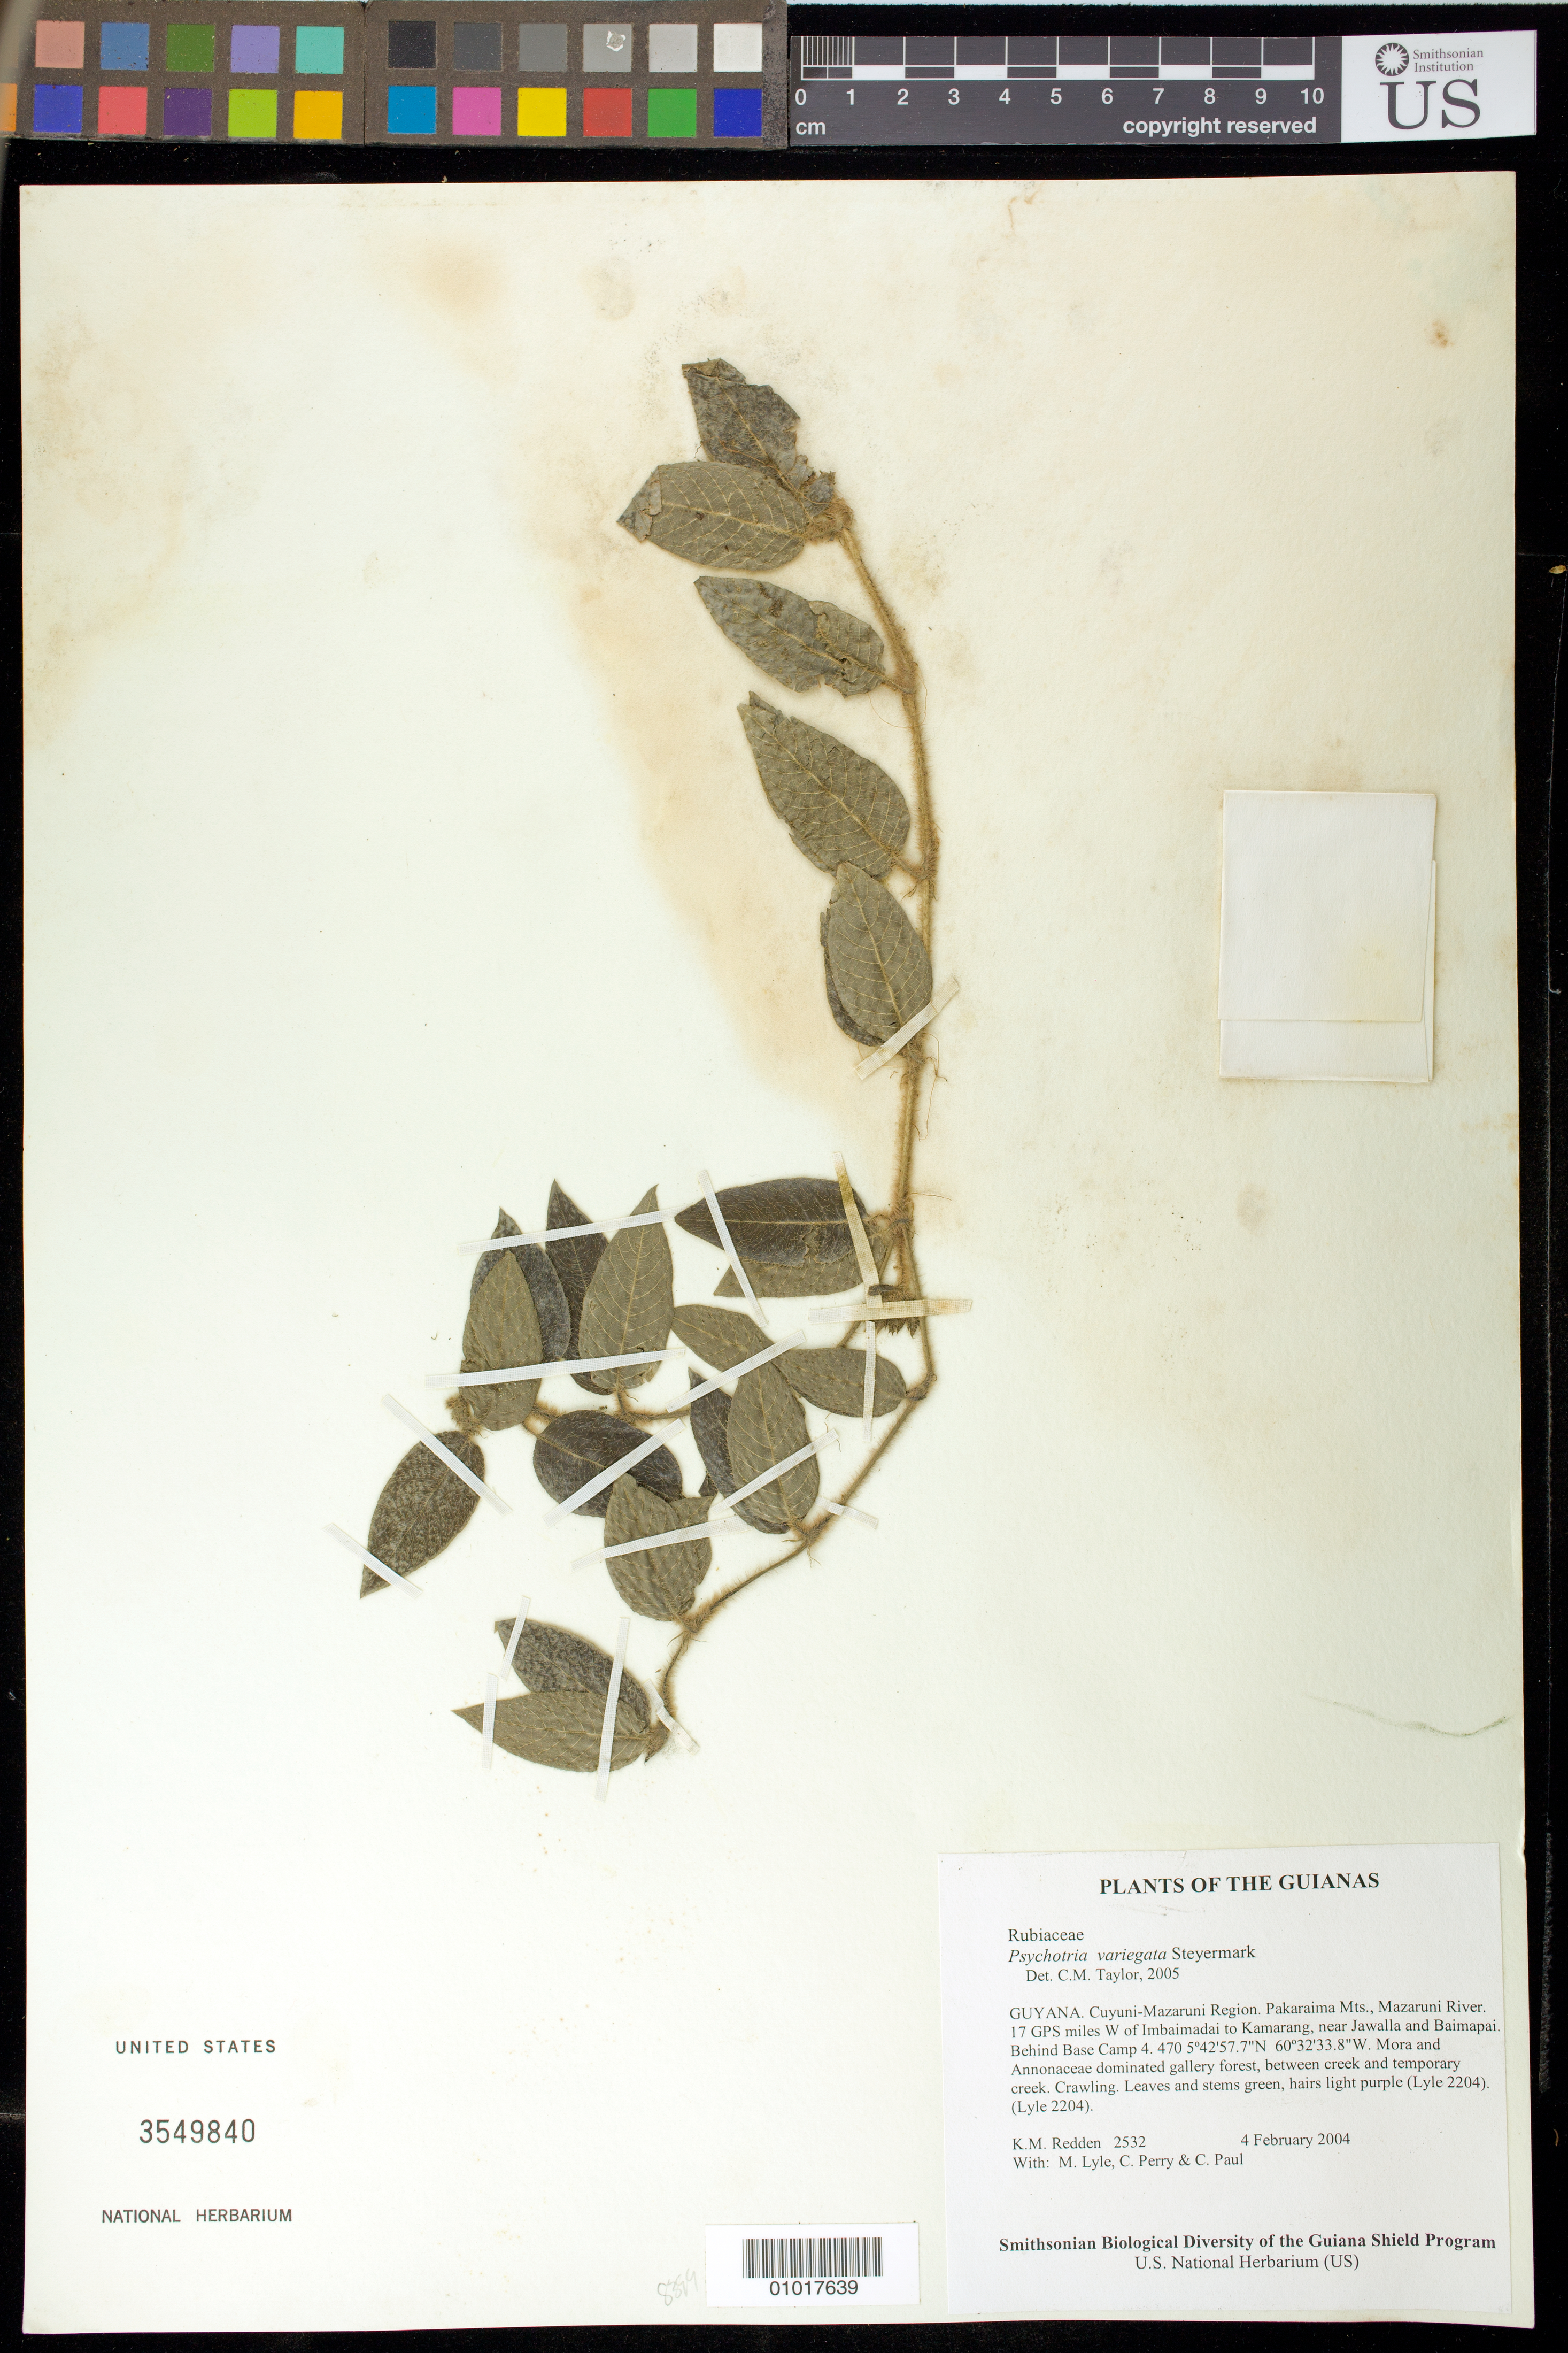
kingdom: Plantae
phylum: Tracheophyta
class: Magnoliopsida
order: Gentianales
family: Rubiaceae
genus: Palicourea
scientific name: Palicourea debilis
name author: (Müll. Arg.) Delprete & J.H. Kirkbr.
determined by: Kirkbride, J. H., Jr.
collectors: K. M. Redden, M. Lyle, C. Perry & C. Paul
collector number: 2532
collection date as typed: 4 February 2004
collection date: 2004-02-04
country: Guyana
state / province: Cuyuni-Mazaruni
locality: Pakaraima Mts., Mazaruni River. 17 GPS miles W of Imbaimadai to Kamarang, near Jawalla and Baimapai. Behind Base Camp 4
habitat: Mora and Annonaceae dominated gallery forest, between creek and temporary creek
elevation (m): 470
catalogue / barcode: US 3549840